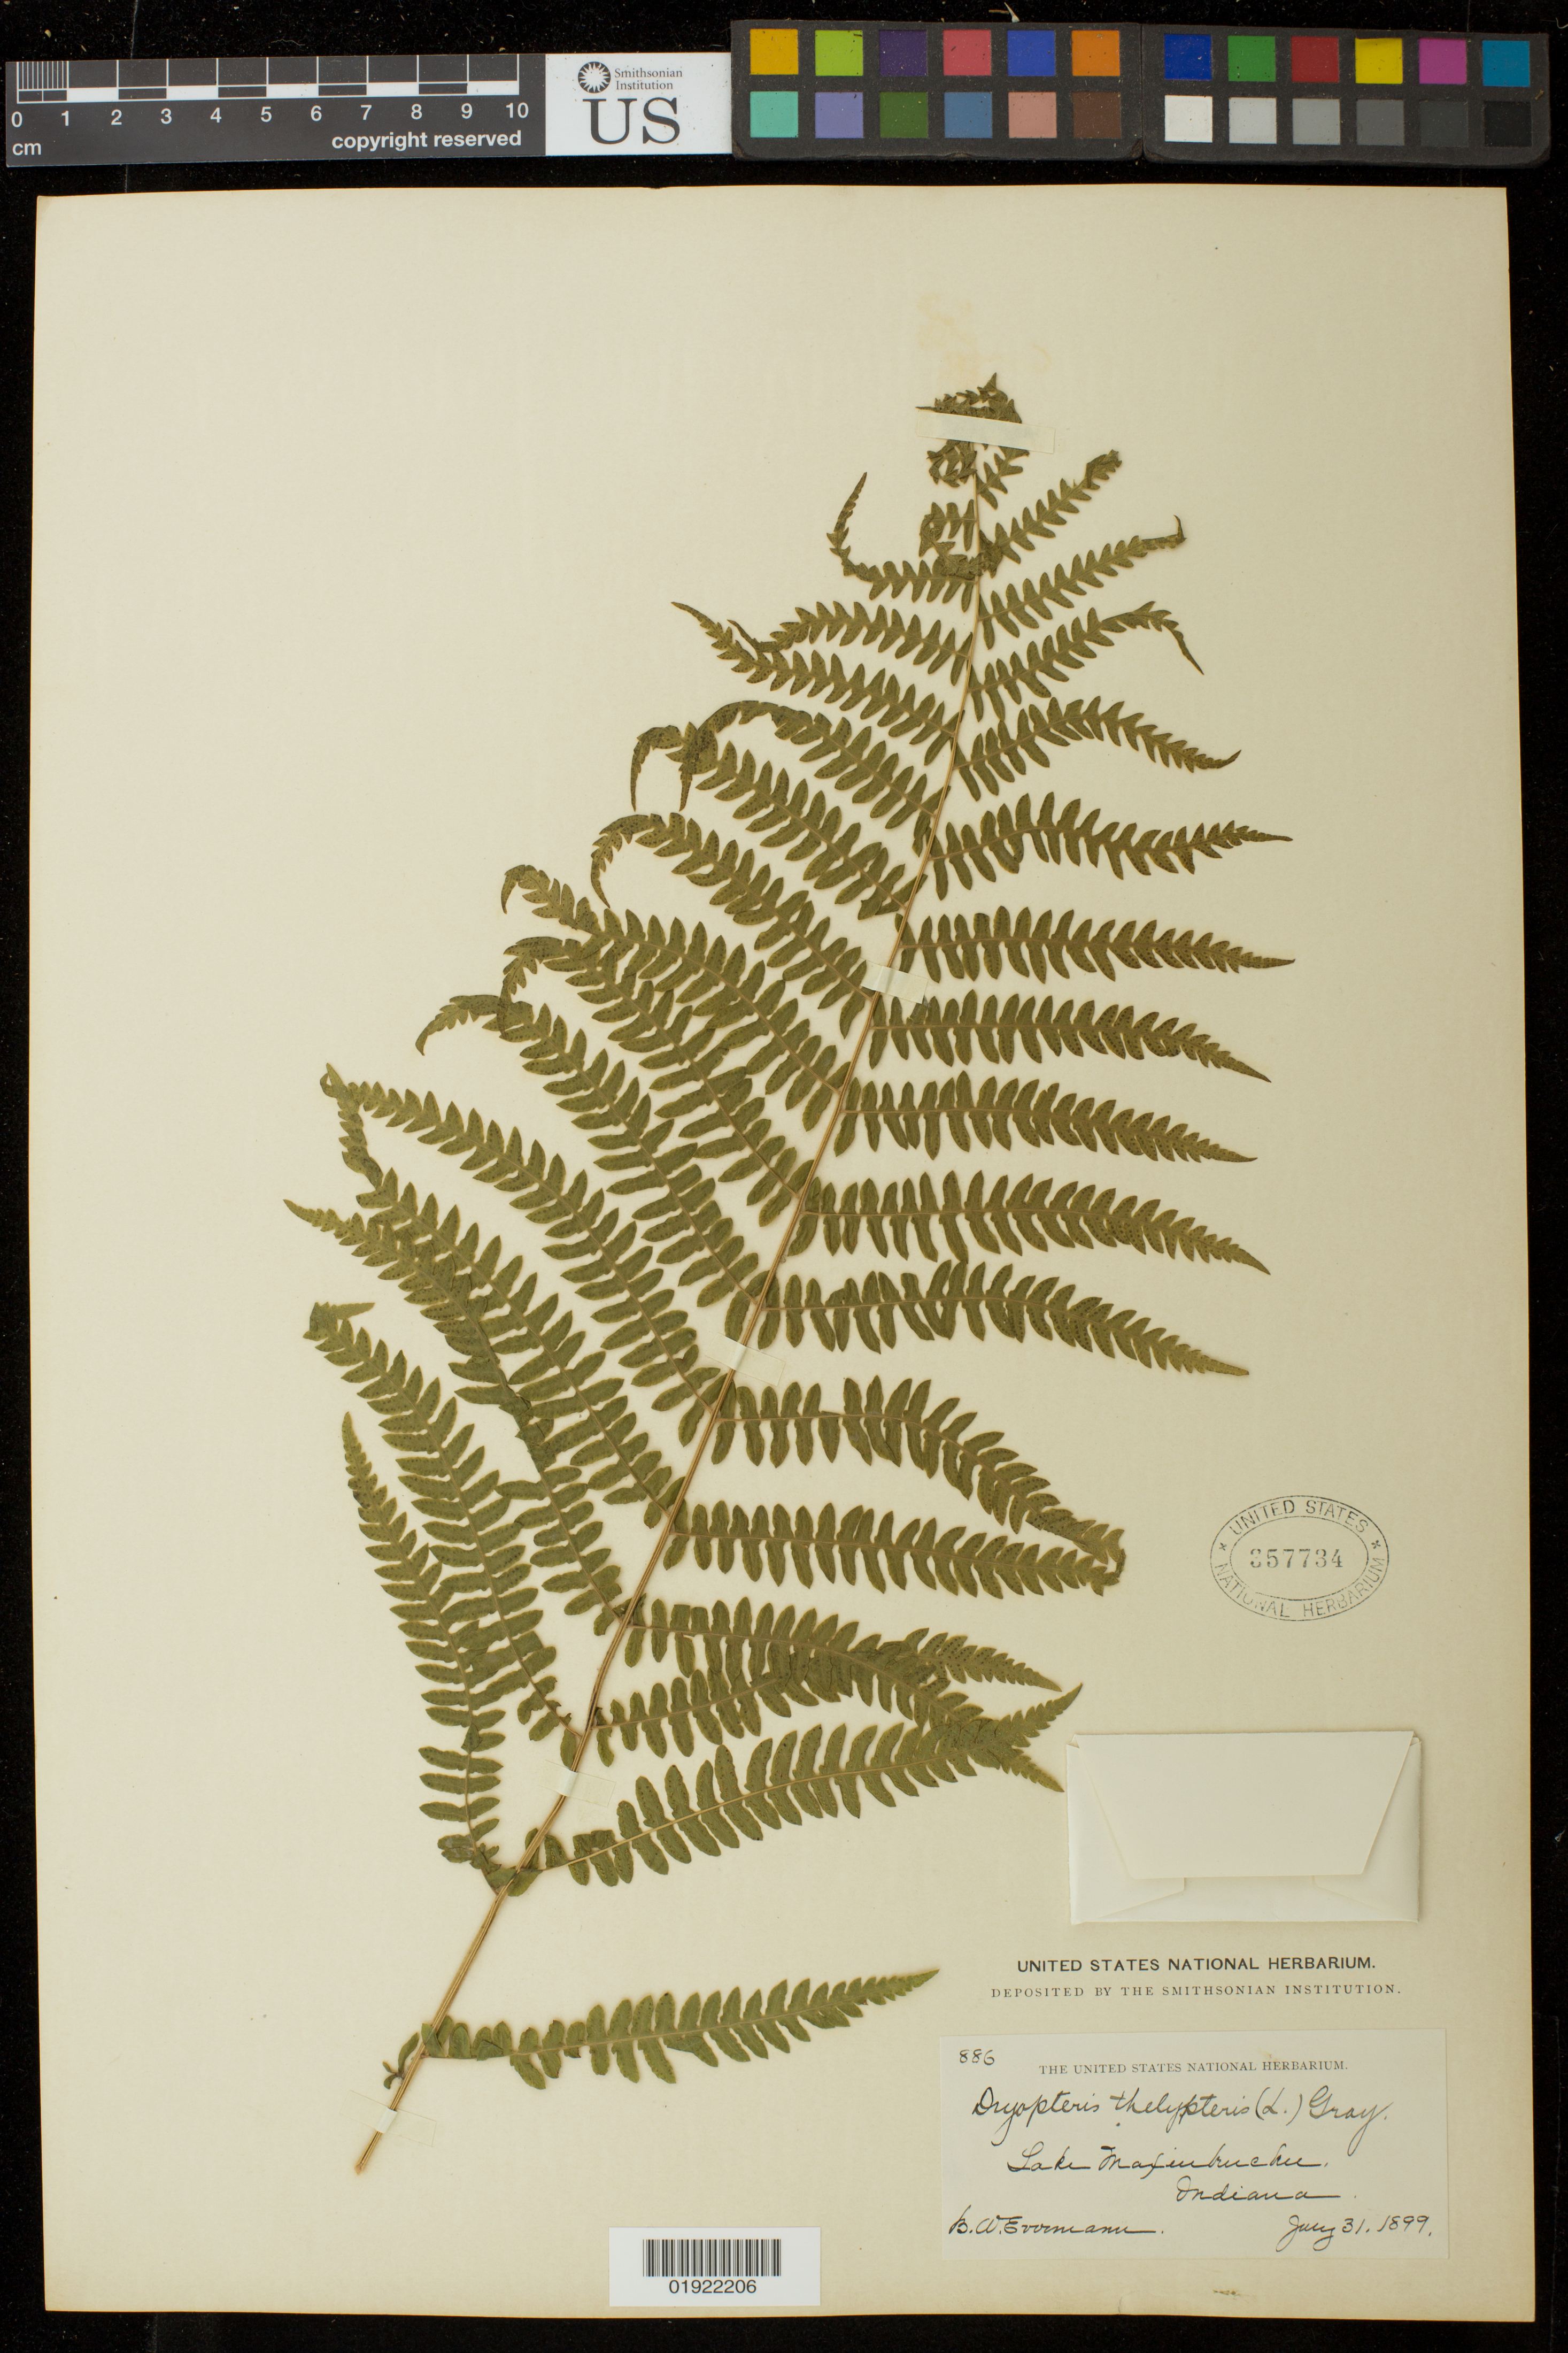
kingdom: Plantae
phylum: Tracheophyta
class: Polypodiopsida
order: Polypodiales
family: Thelypteridaceae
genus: Thelypteris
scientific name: Thelypteris palustris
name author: (Salisb.) Schott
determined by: Schott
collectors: B. W. Evermann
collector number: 886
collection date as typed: July 31, 1899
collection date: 1899-07-31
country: United States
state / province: Indiana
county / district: Marshall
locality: Lake Maxinkuckee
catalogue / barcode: US 357734